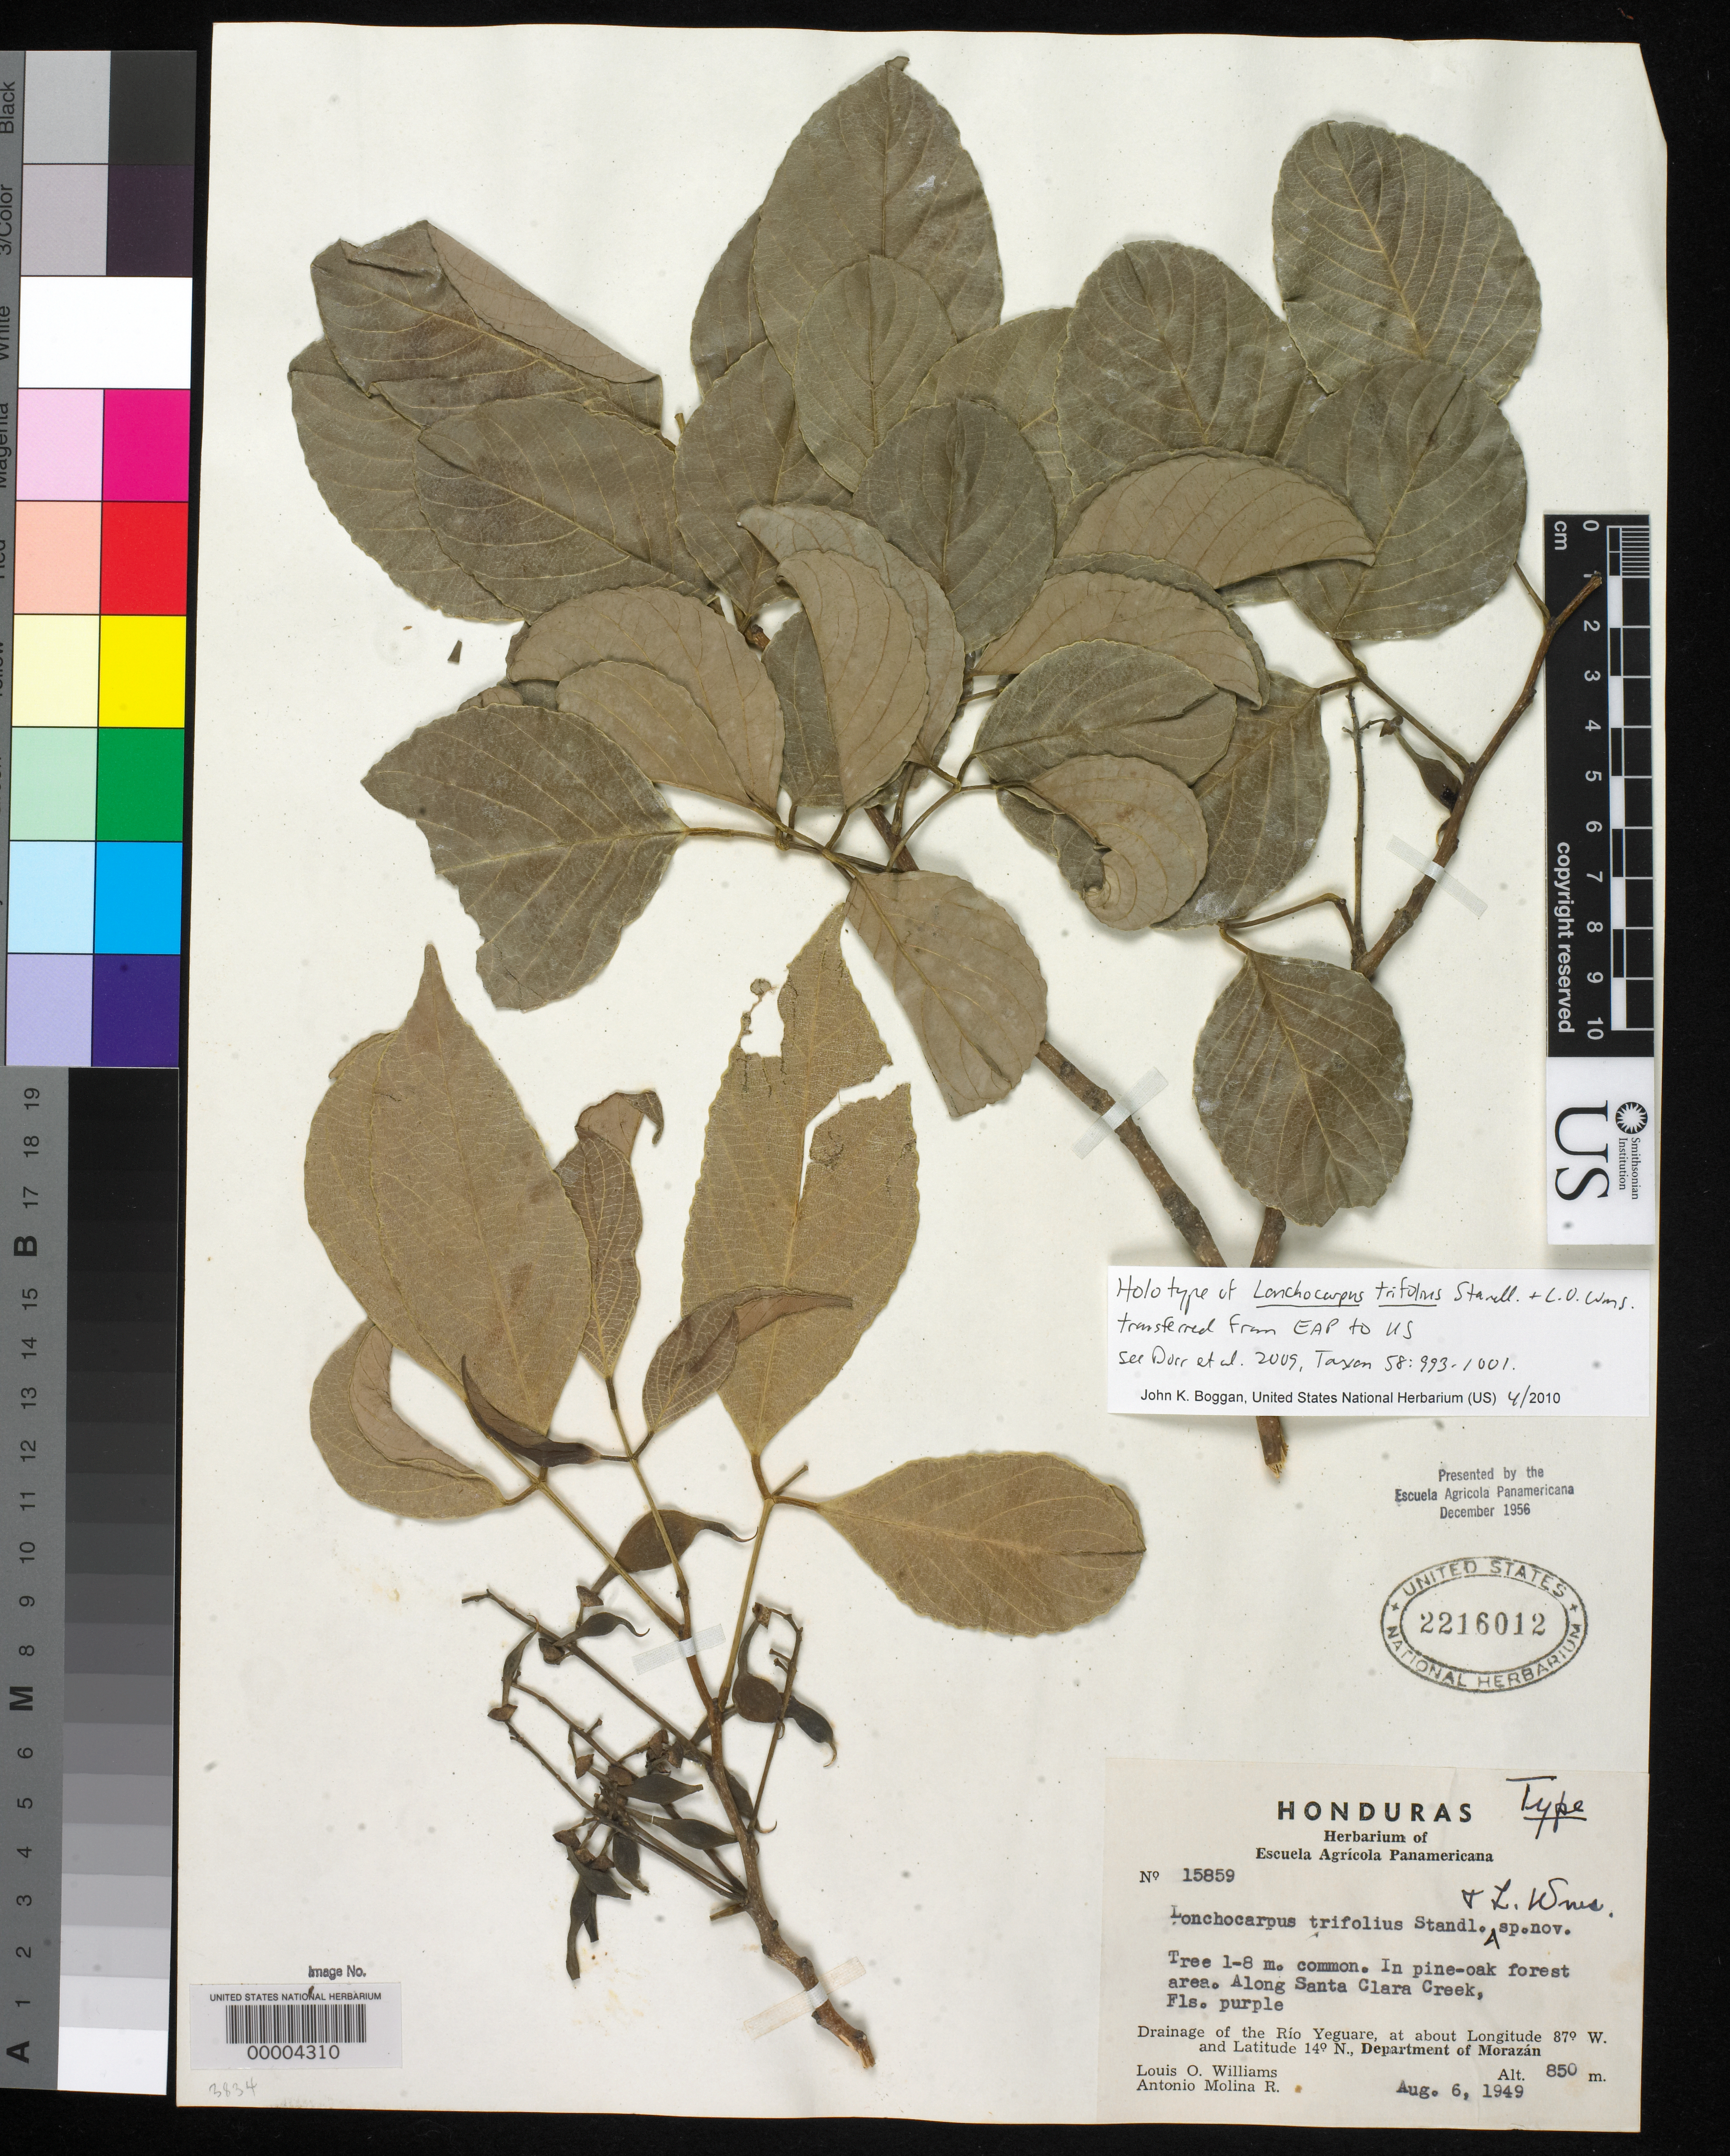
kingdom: Plantae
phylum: Tracheophyta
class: Magnoliopsida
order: Fabales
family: Fabaceae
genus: Lonchocarpus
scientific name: Lonchocarpus trifolius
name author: Standl. & L.O. Williams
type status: Holotype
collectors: L. O. Williams & A. Molina R.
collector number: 15859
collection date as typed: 06 Aug 1949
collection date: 1949-08-06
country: Honduras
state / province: Fco. Morazán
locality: Along Rio Santa Clara Creek, drainage of Rio Yaguare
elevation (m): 850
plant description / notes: "Presented by the Escuela Agricola Panamericana December 1956." Holotype, transferred from EAP to US (see Dorr et al. 2009, Taxon 58: 993-1001).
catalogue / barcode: US 2216012